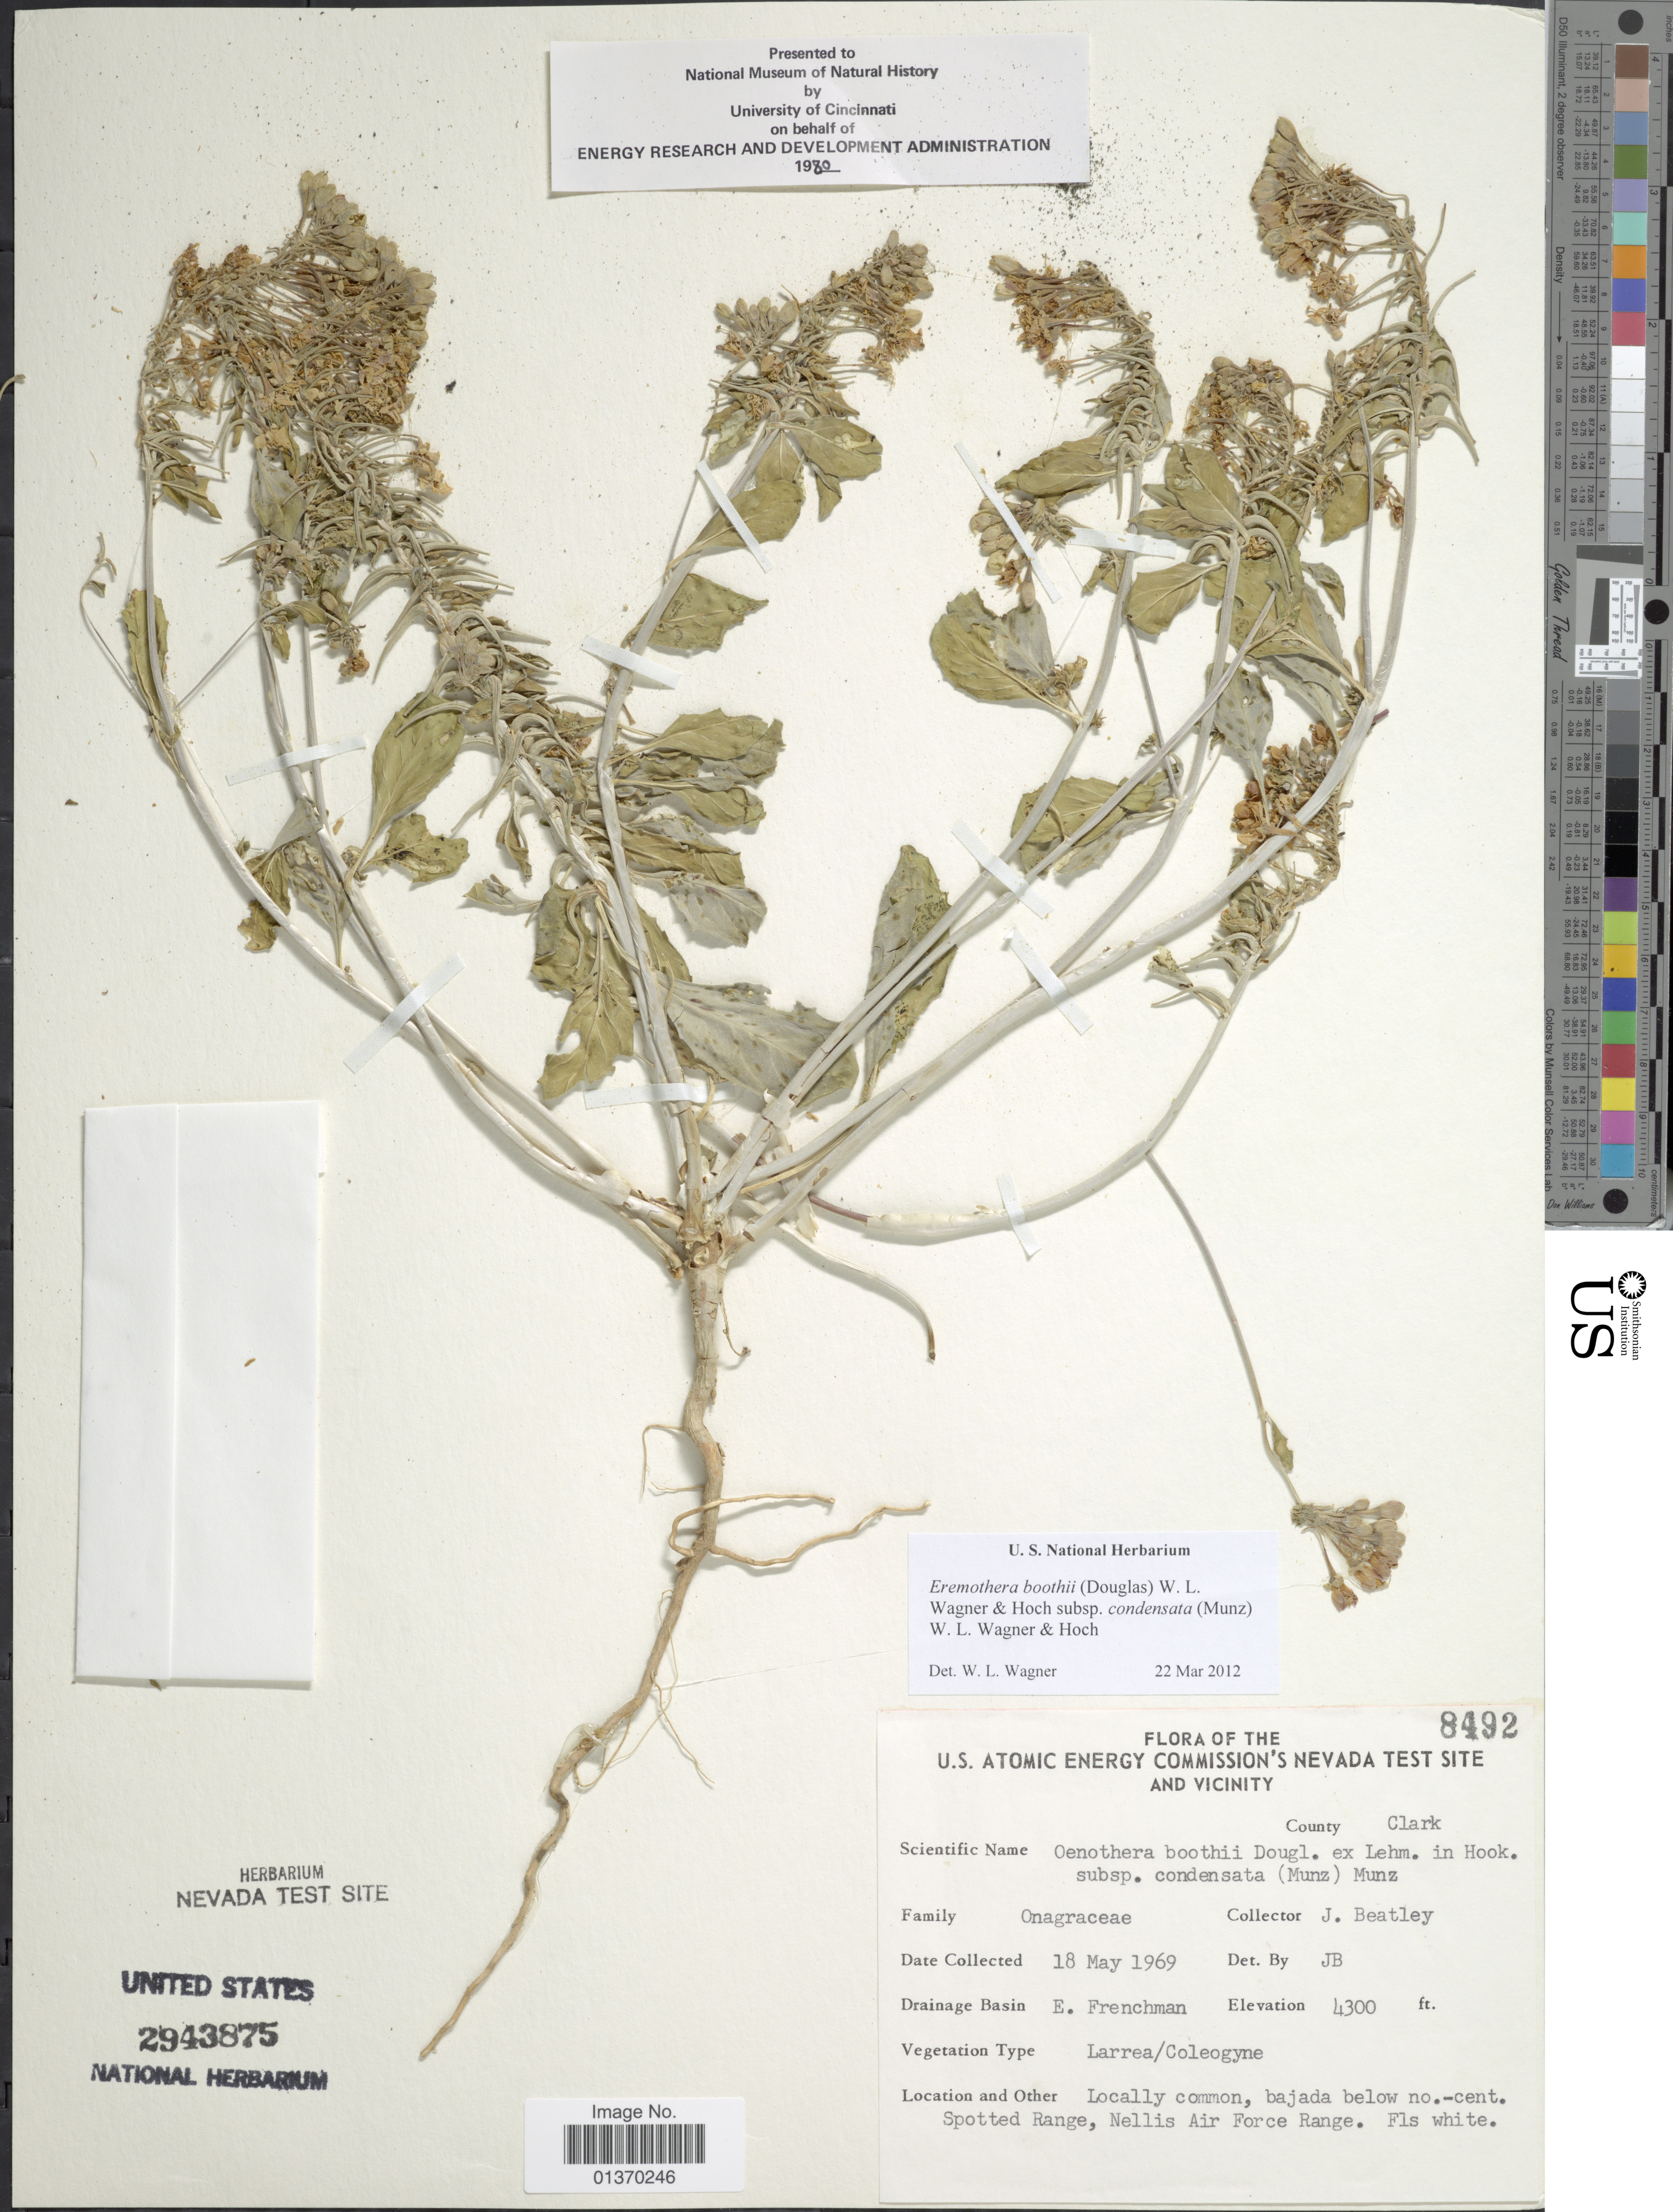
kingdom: Plantae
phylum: Tracheophyta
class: Magnoliopsida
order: Myrtales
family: Onagraceae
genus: Eremothera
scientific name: Eremothera boothii subsp. condensata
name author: (Munz) W.L. Wagner & Hoch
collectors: J. C. Beatley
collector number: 8492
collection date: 1969-05-18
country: United States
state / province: Nevada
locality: U. S. Atomic Energy Commission's Nevada Test Site and Vicinity, Clark County, drainage basin E Frenchman, bajada below no.-cent, Spotted Range, Nellis Air Force Range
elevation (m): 1311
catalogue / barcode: US 2943875